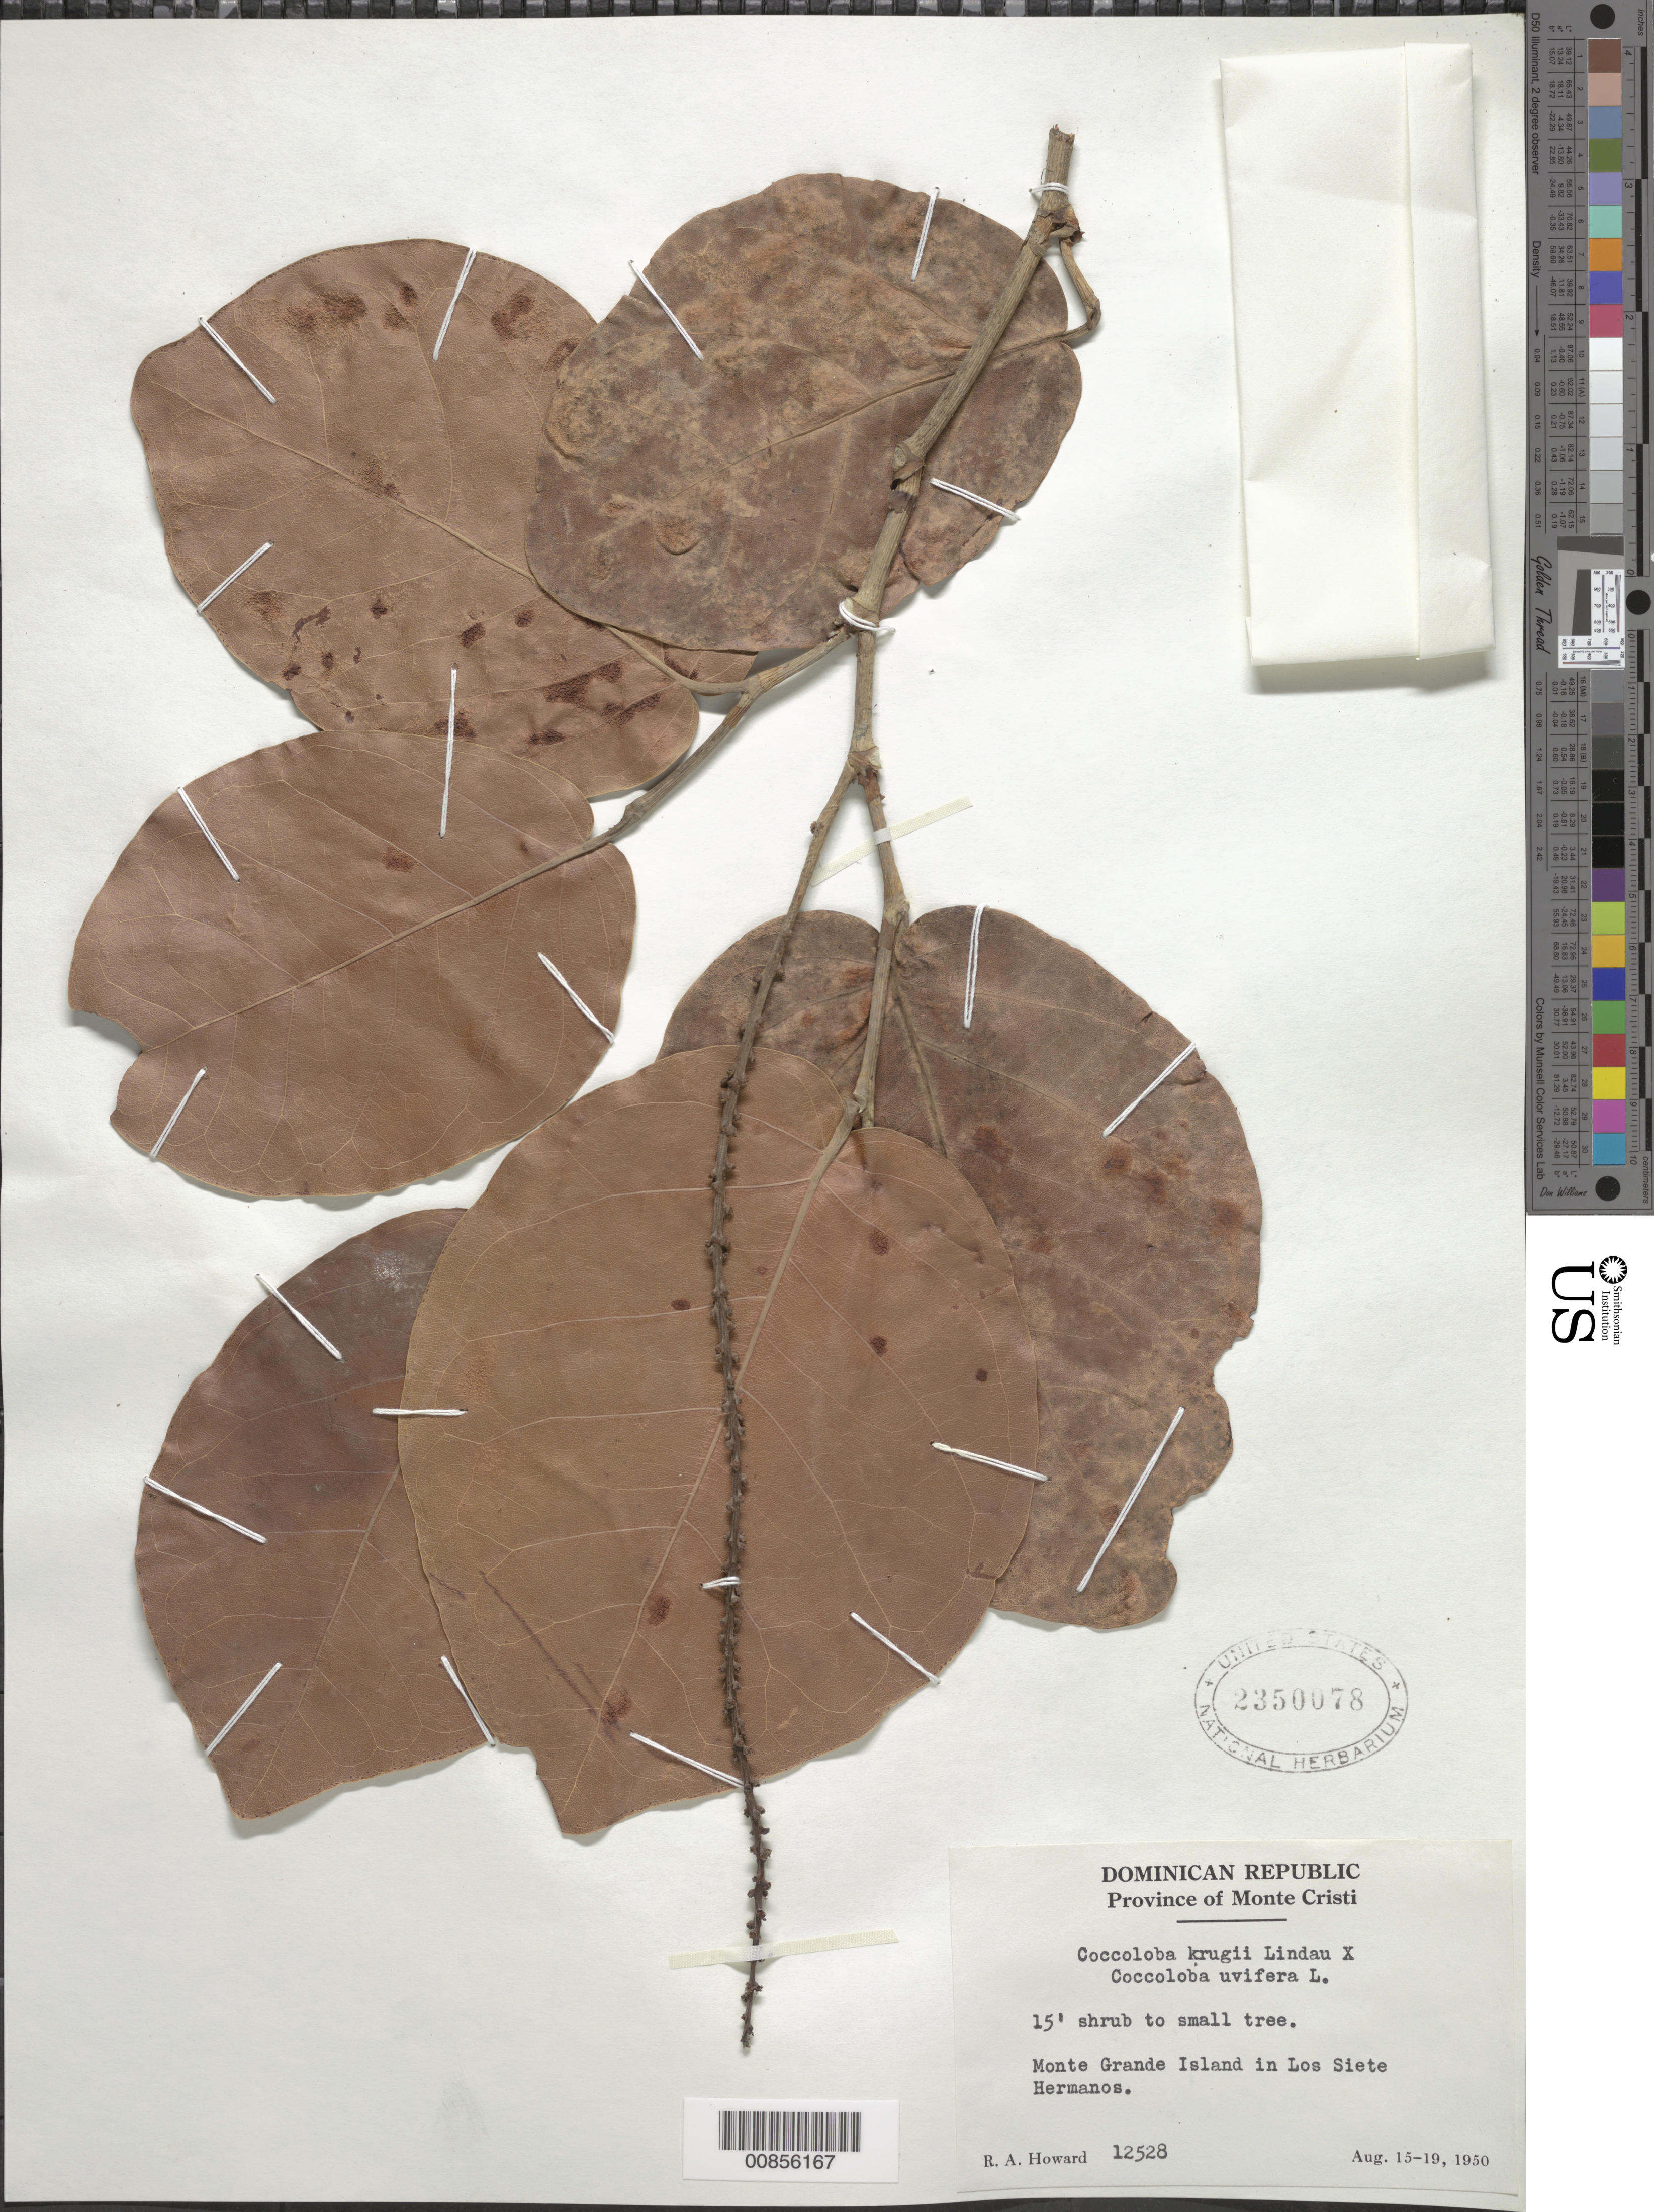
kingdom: Plantae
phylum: Tracheophyta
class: Magnoliopsida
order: Caryophyllales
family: Polygonaceae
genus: Coccoloba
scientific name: Coccoloba krugii x C. uvifera L.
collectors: R. A. Howard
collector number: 12528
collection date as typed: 15 Aug 1950 to 19 Aug 1950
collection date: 1950-08-15/1950-08-19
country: Dominican Republic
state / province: Monte Cristi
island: Cayo Siete Hermanos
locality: Monte Grande Island in Los Siete Hermanos.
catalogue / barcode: US 2350078